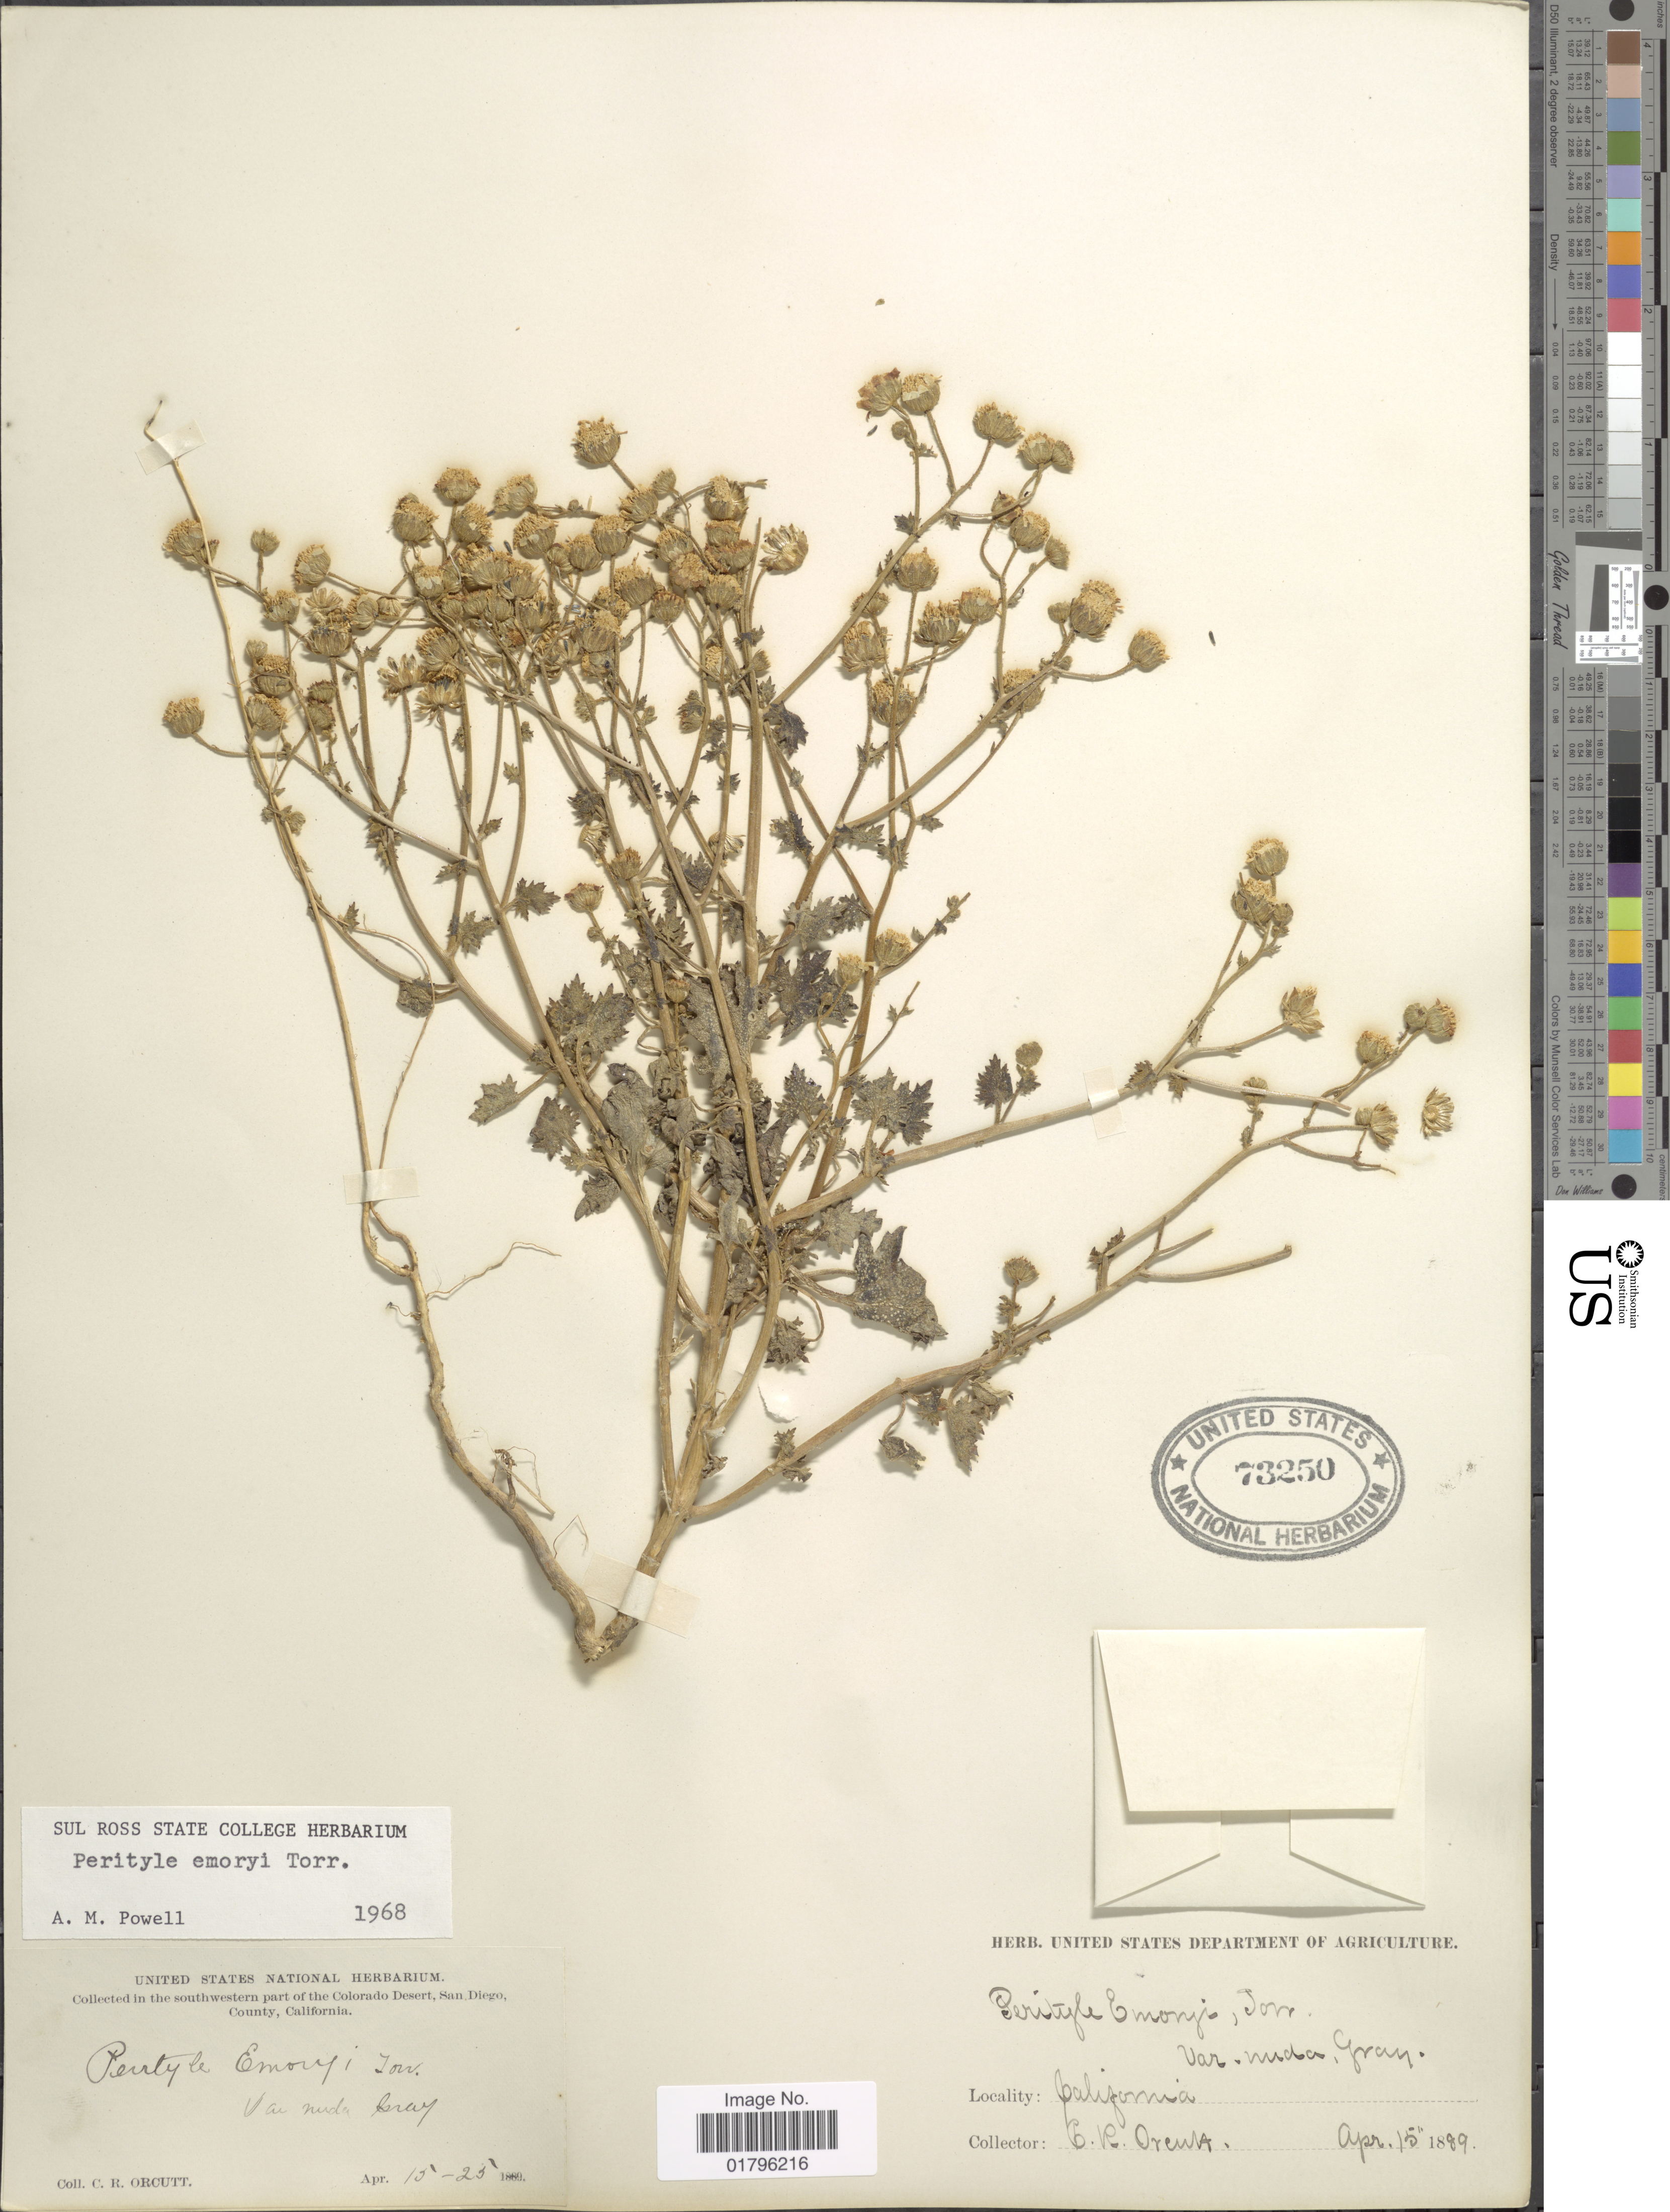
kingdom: Plantae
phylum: Tracheophyta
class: Magnoliopsida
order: Asterales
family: Asteraceae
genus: Perityle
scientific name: Perityle emoryi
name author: Torr.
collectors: C. R. Orcutt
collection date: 1889-04-15/1889-04-25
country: United States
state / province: California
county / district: San Diego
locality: Southwestern part of the Colorado Desert, San Diego, County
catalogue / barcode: US 73250